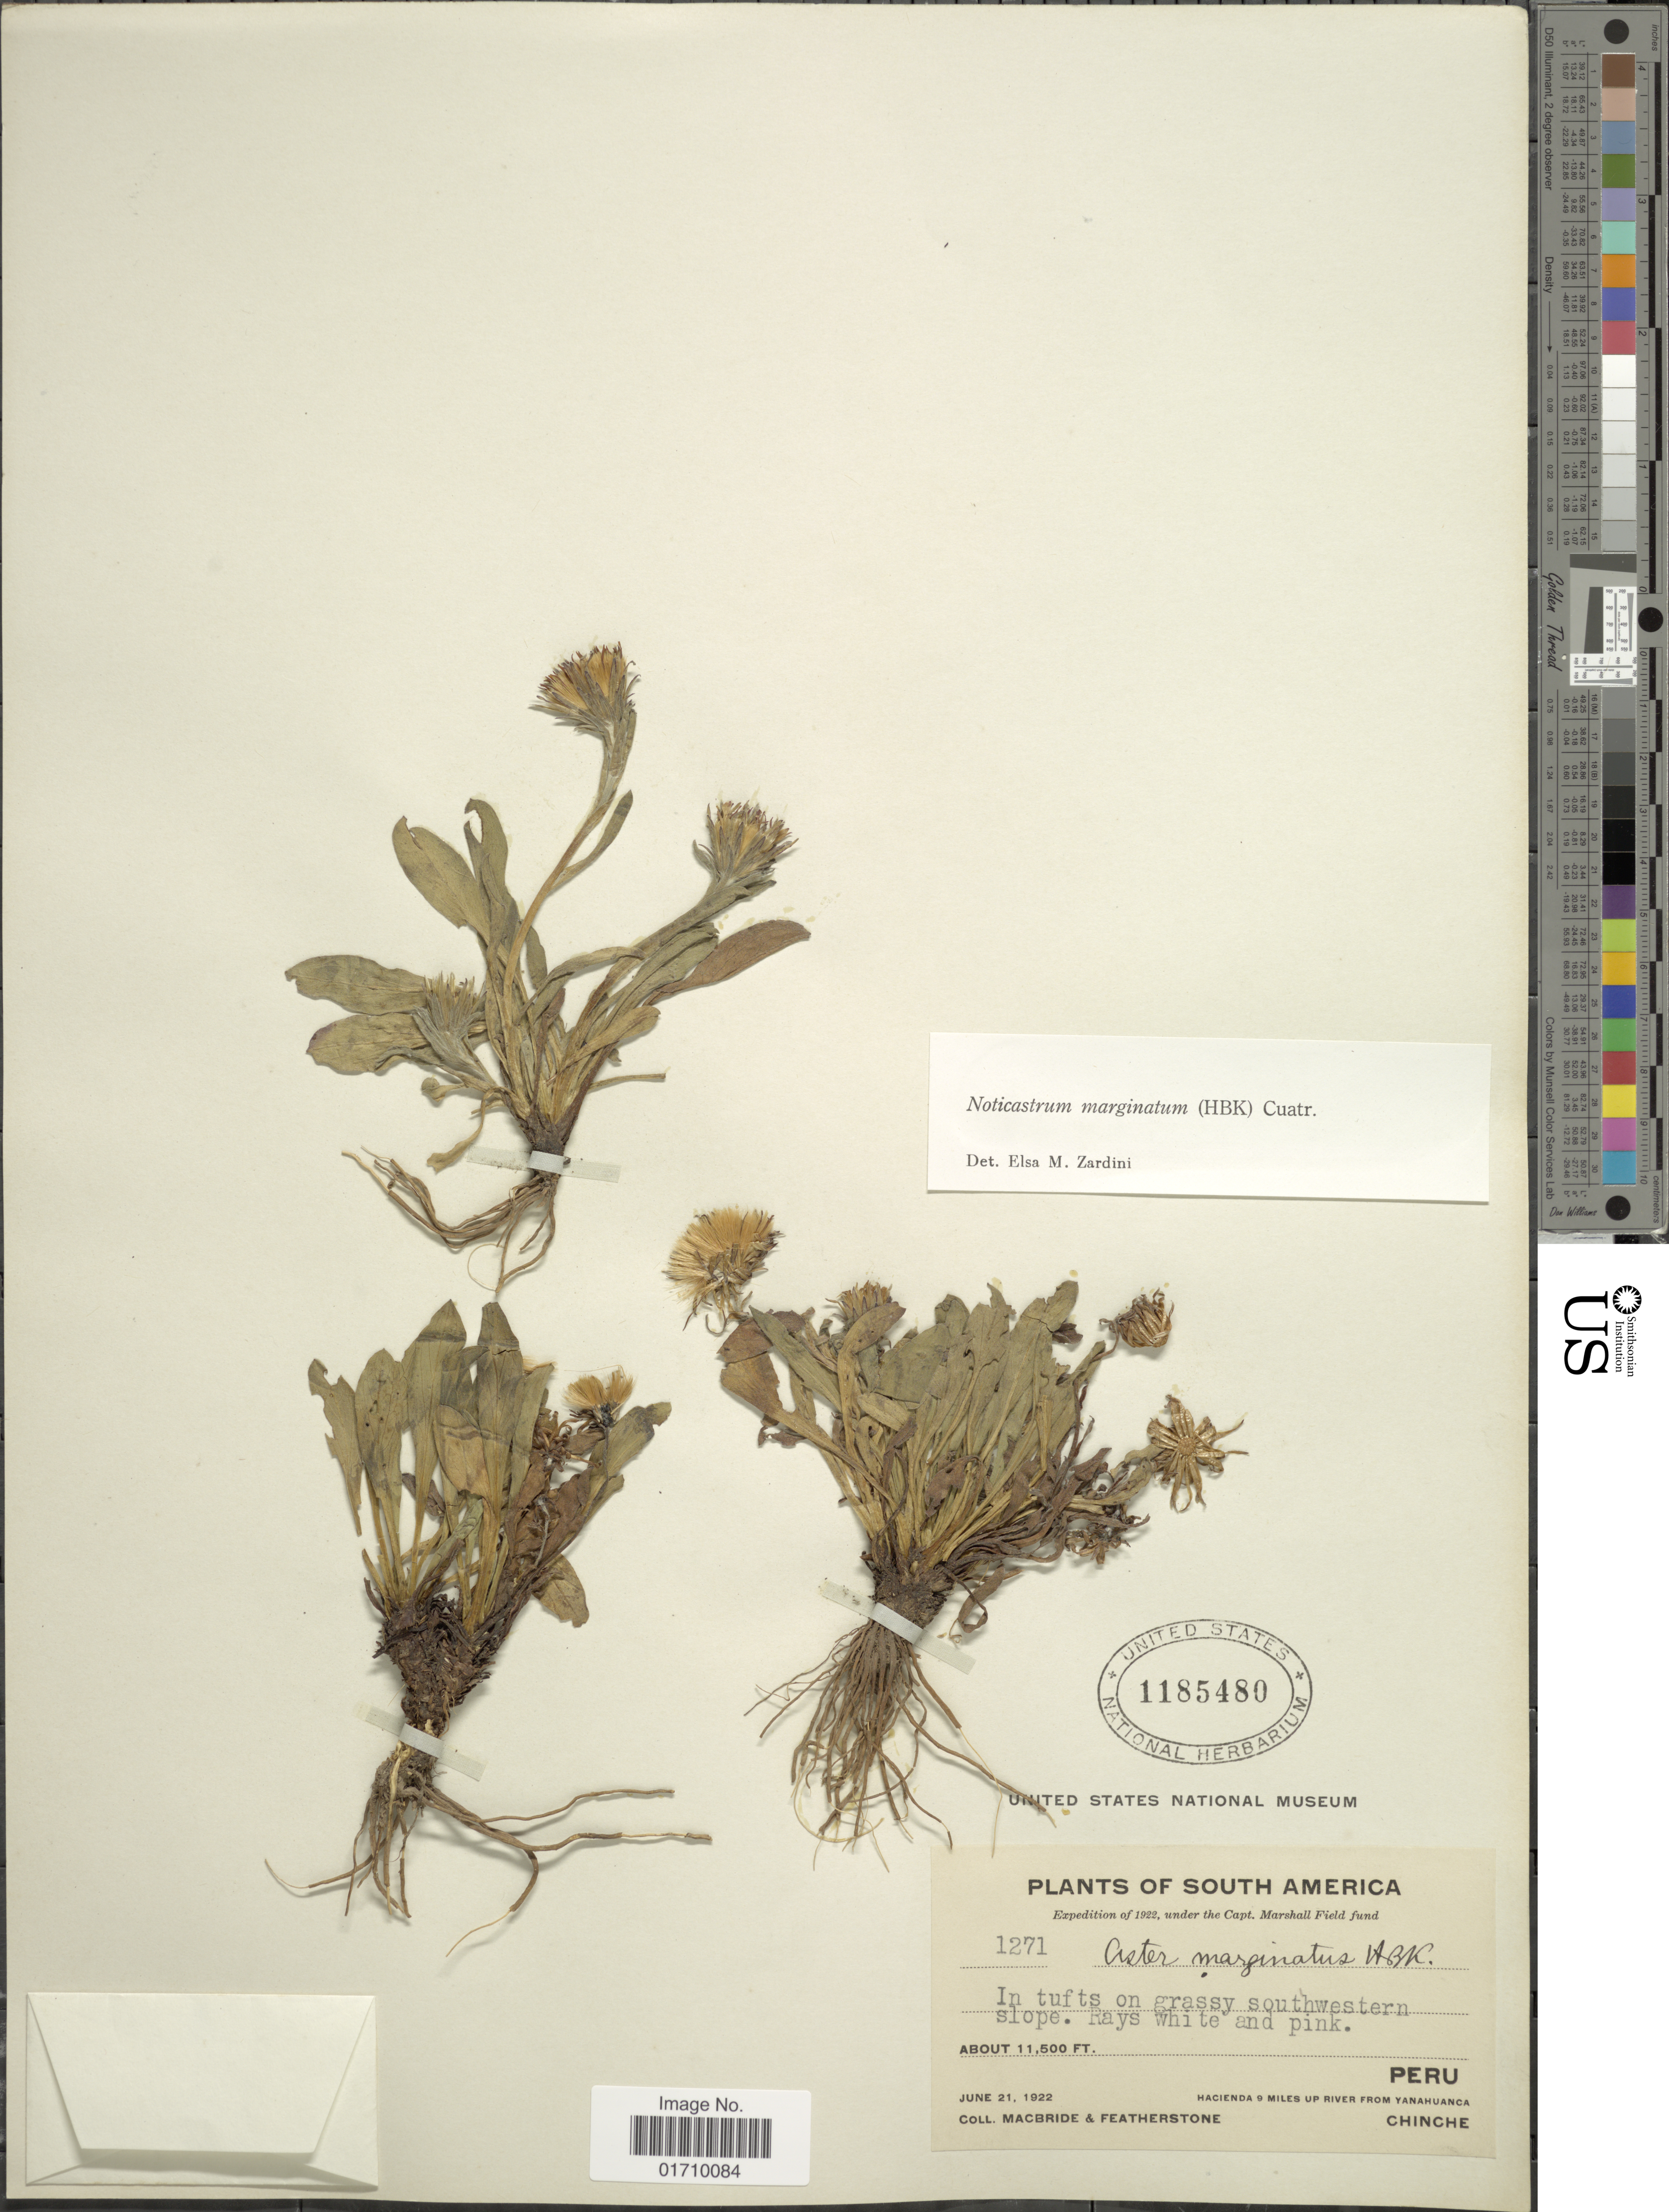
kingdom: Plantae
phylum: Tracheophyta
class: Magnoliopsida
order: Asterales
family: Asteraceae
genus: Noticastrum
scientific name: Noticastrum marginatum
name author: (Kunth) Cuatrec.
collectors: Macbride, -- & -. Featherstone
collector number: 1271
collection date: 1922-06-21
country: Peru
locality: South America, Hacienda 9 miles up river from Yanahuanca, Chinche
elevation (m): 3505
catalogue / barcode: US 1185480